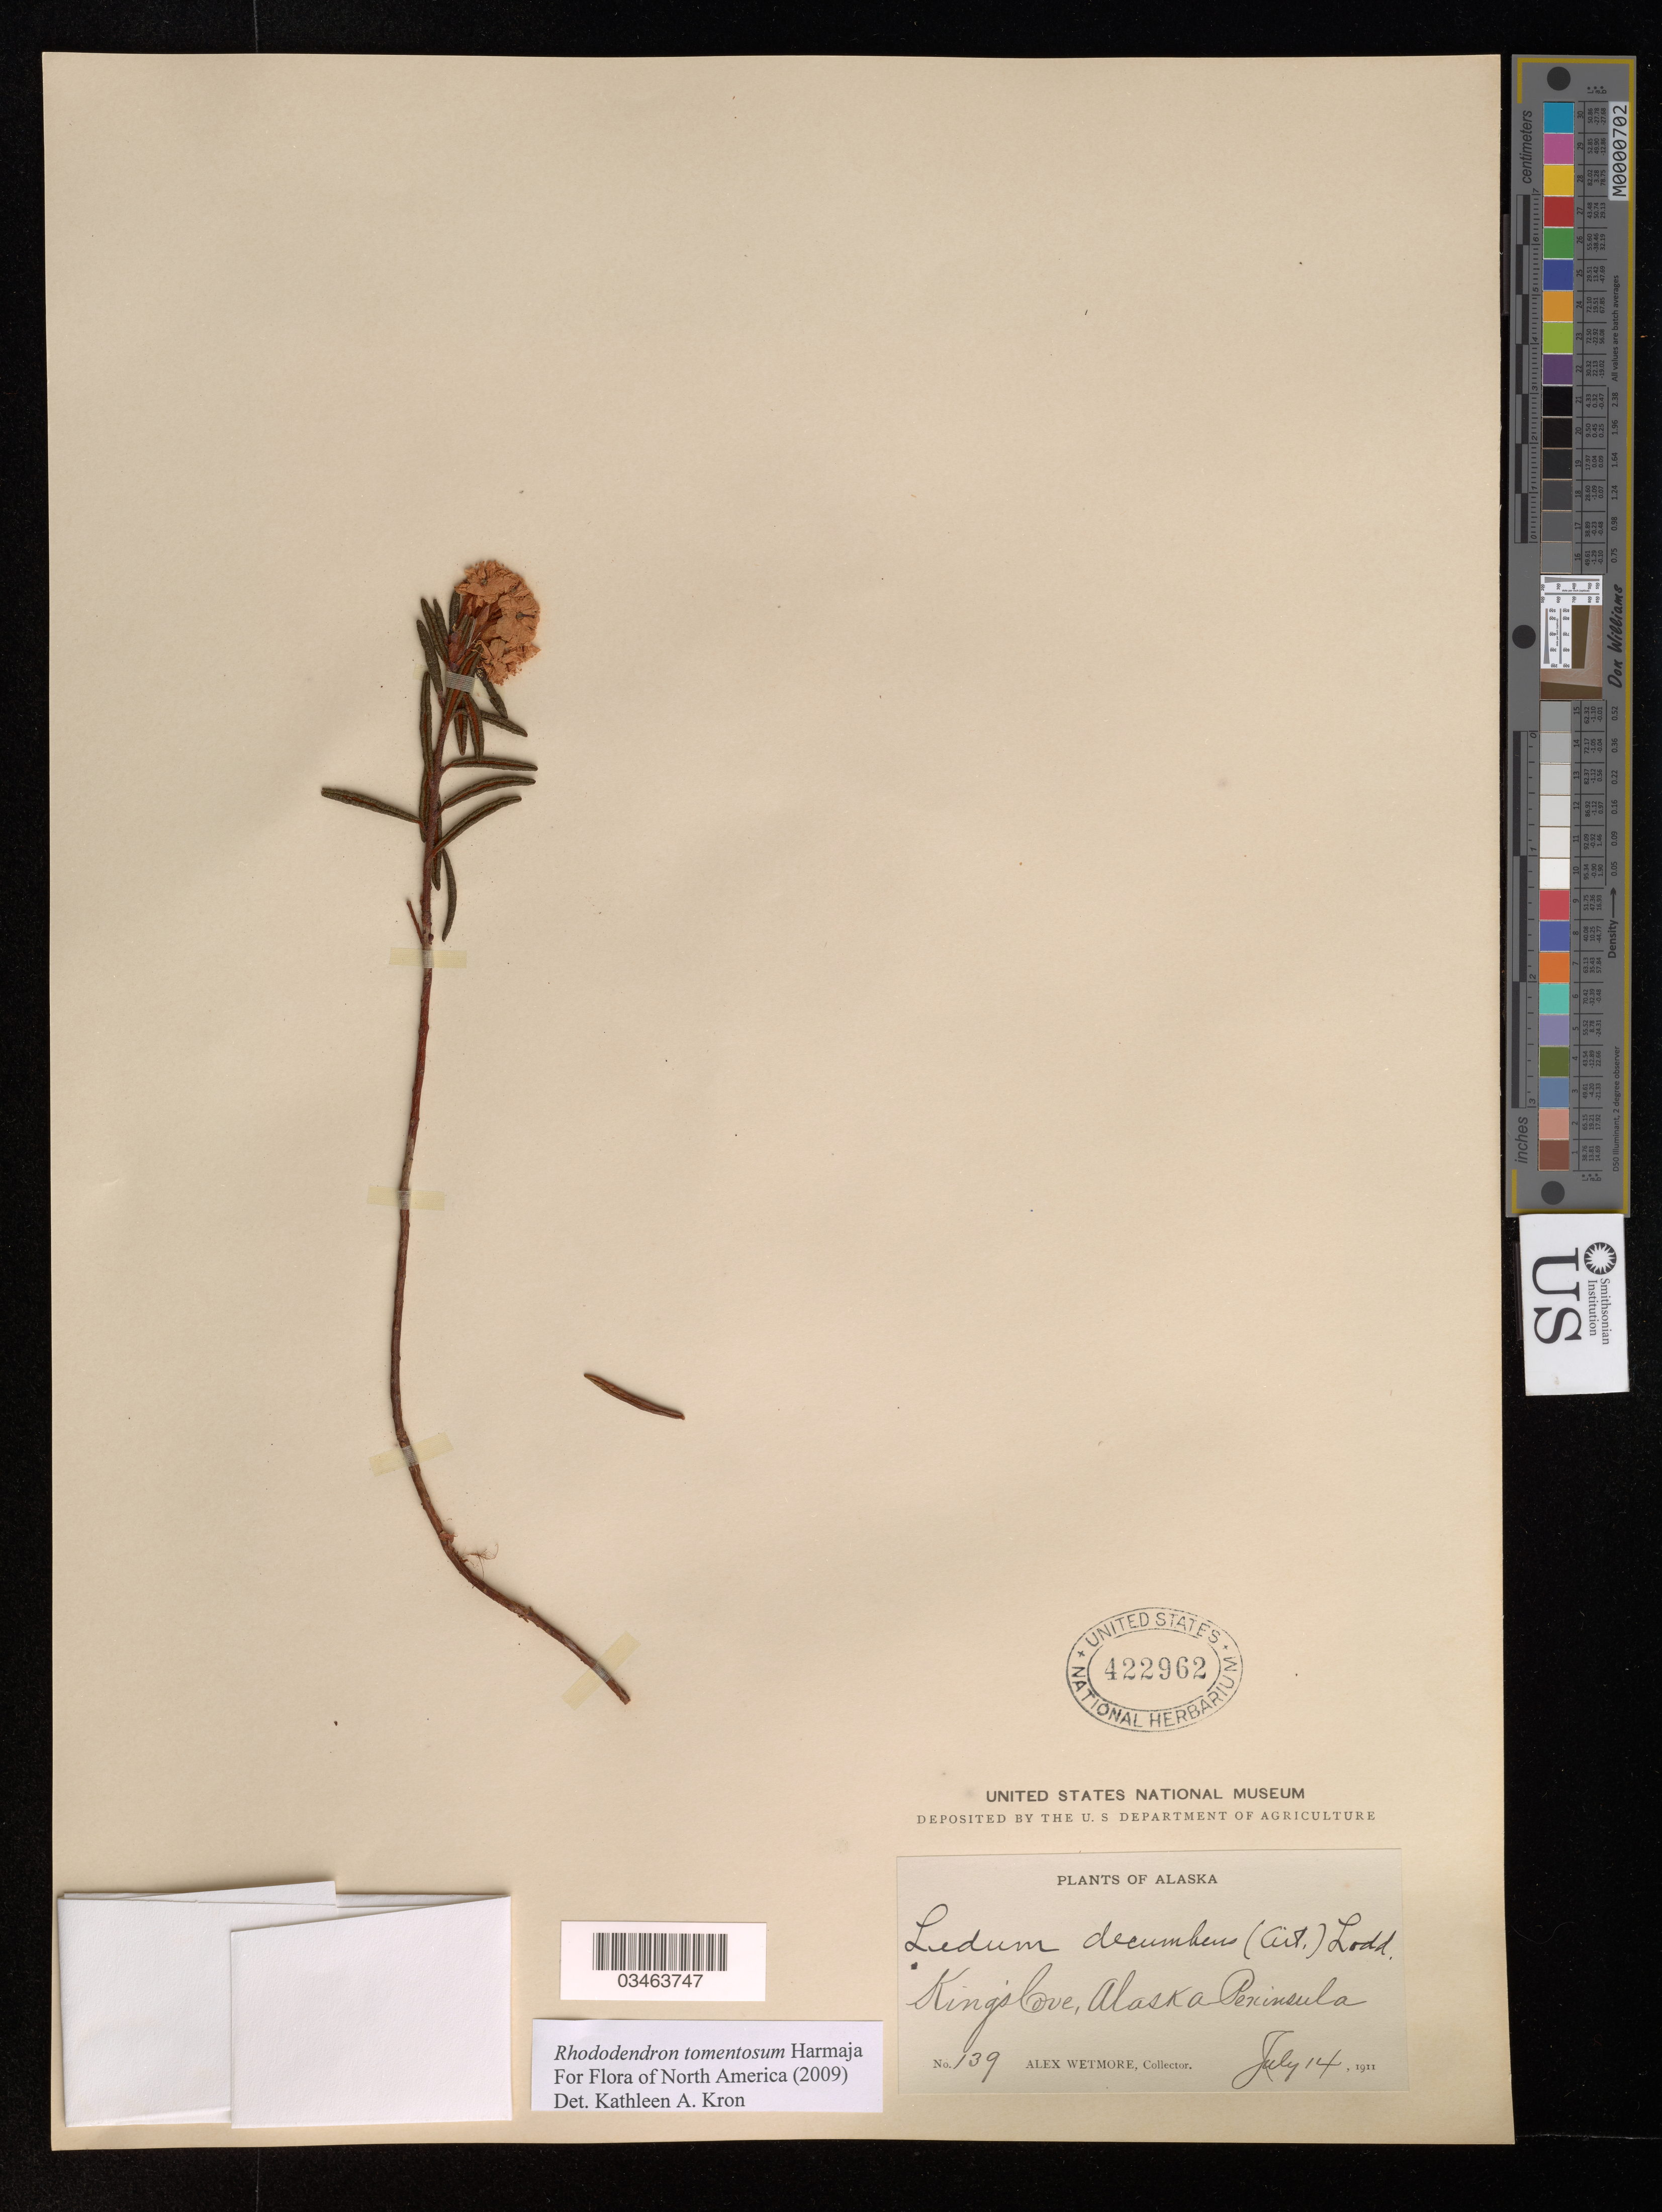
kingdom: Plantae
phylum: Tracheophyta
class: Magnoliopsida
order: Ericales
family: Ericaceae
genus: Rhododendron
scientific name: Rhododendron tomentosum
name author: Harmaja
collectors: A. Wetmore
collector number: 139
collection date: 1911-07-14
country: United States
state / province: Alaska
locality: King's Cove, Alaska Peninsula.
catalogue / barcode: US 422962